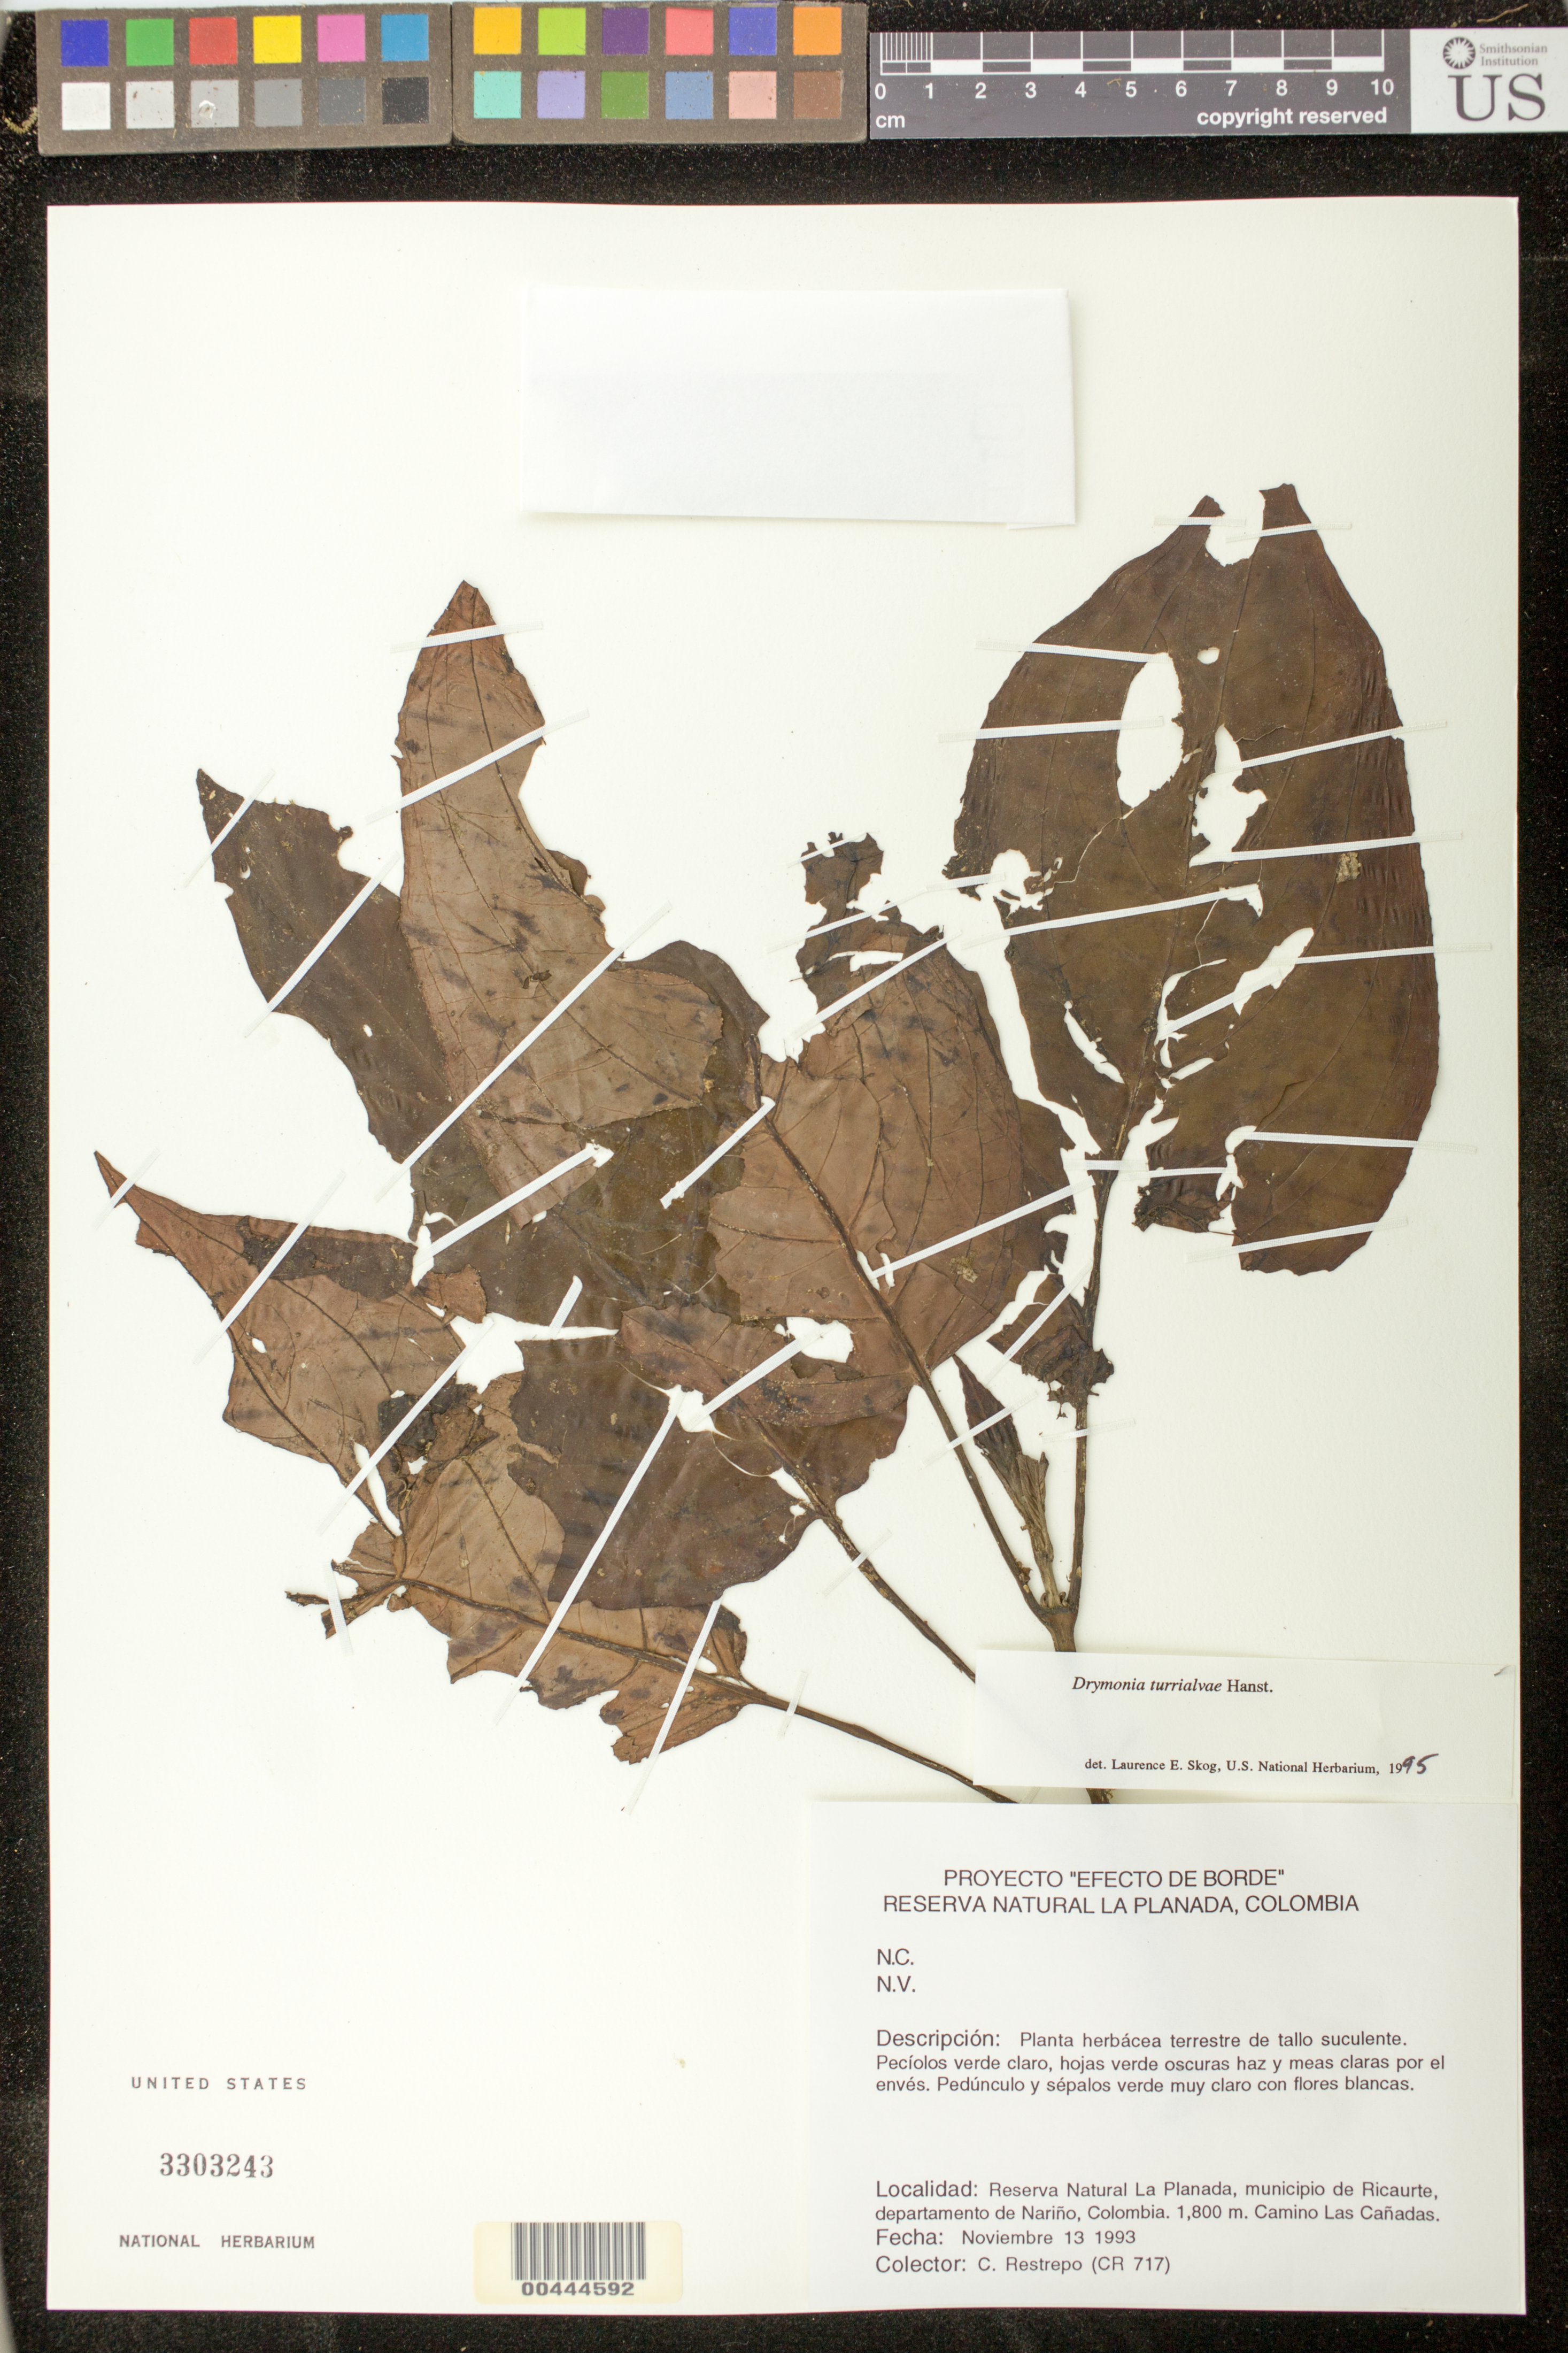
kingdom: Plantae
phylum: Tracheophyta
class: Magnoliopsida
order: Lamiales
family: Gesneriaceae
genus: Drymonia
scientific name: Drymonia turrialvae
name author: Hanst.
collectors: C. Restrepo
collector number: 717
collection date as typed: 13 Nov 1993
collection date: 1993-11-13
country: Colombia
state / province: Nariño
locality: La Planada Natural Reserve, Ricaurte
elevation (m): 1800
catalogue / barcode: US 3303243